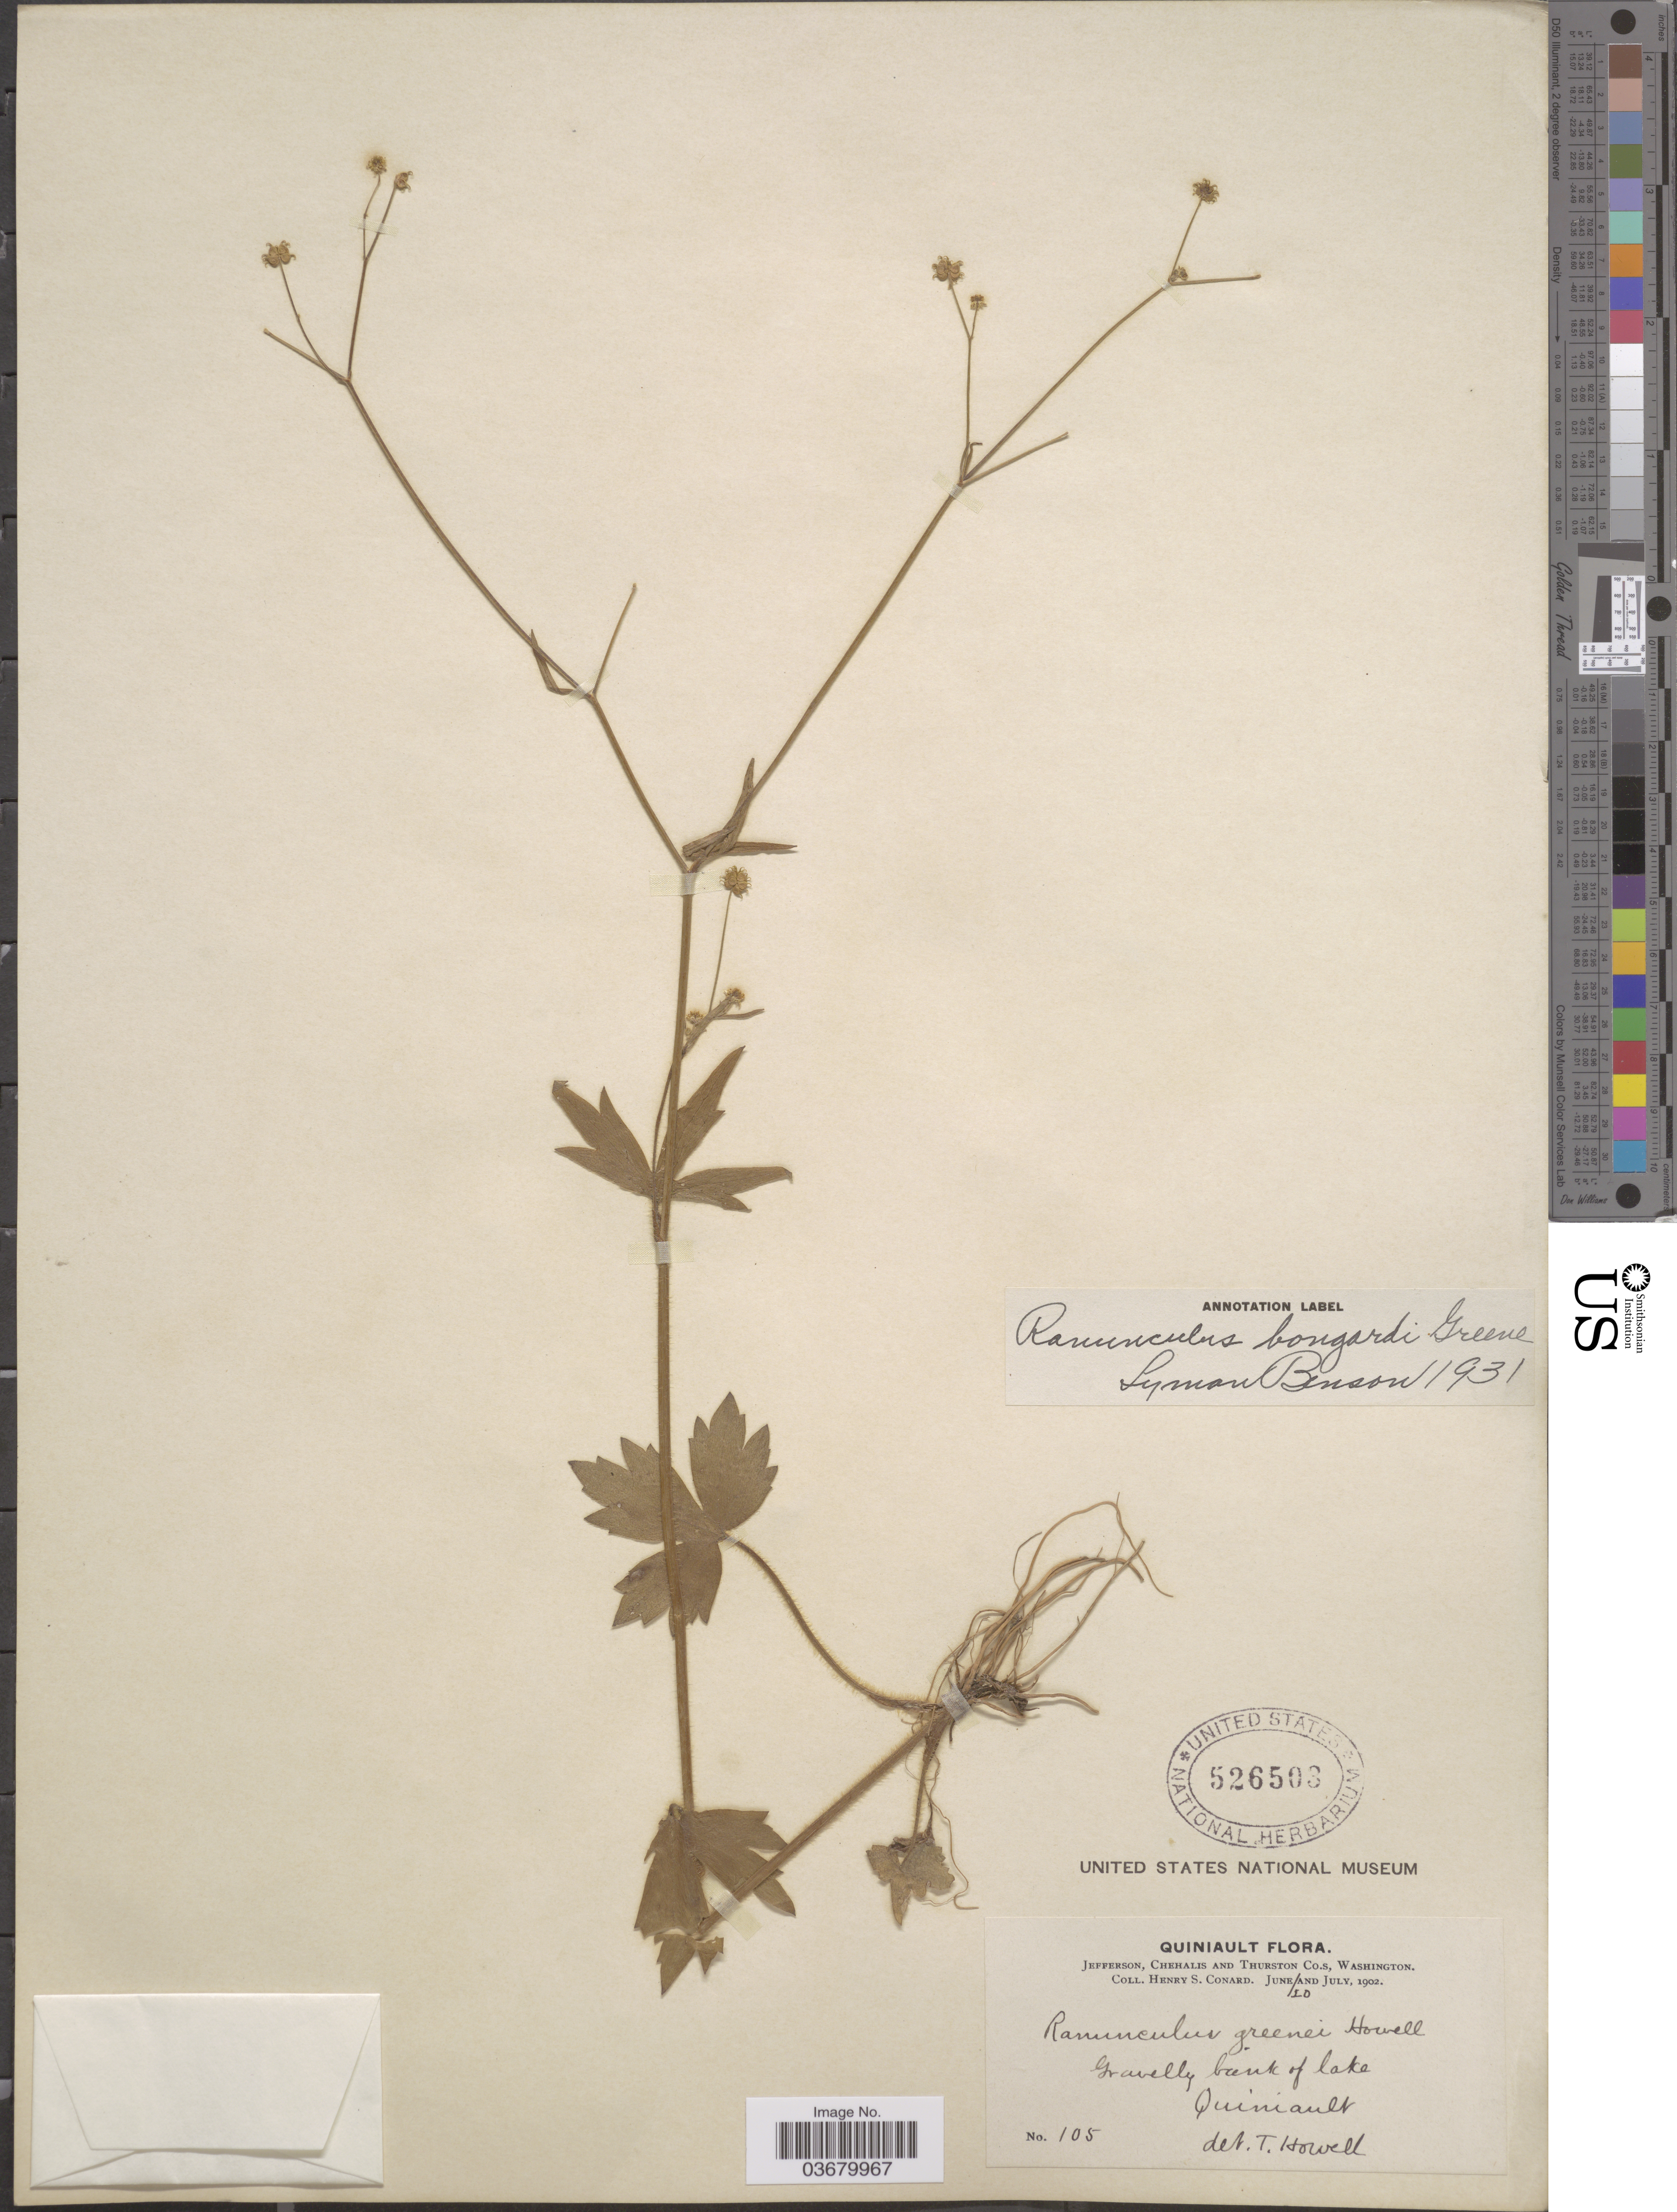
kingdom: Plantae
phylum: Tracheophyta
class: Magnoliopsida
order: Ranunculales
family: Ranunculaceae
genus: Ranunculus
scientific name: Ranunculus bongardii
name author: Greene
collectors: H. S. Conard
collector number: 105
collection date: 1902-06-20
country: United States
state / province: Washington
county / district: Grays Harbor / Thurston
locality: Quiniault. Jefferson, Chehalis and Thruston Co.s.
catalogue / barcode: US 526503